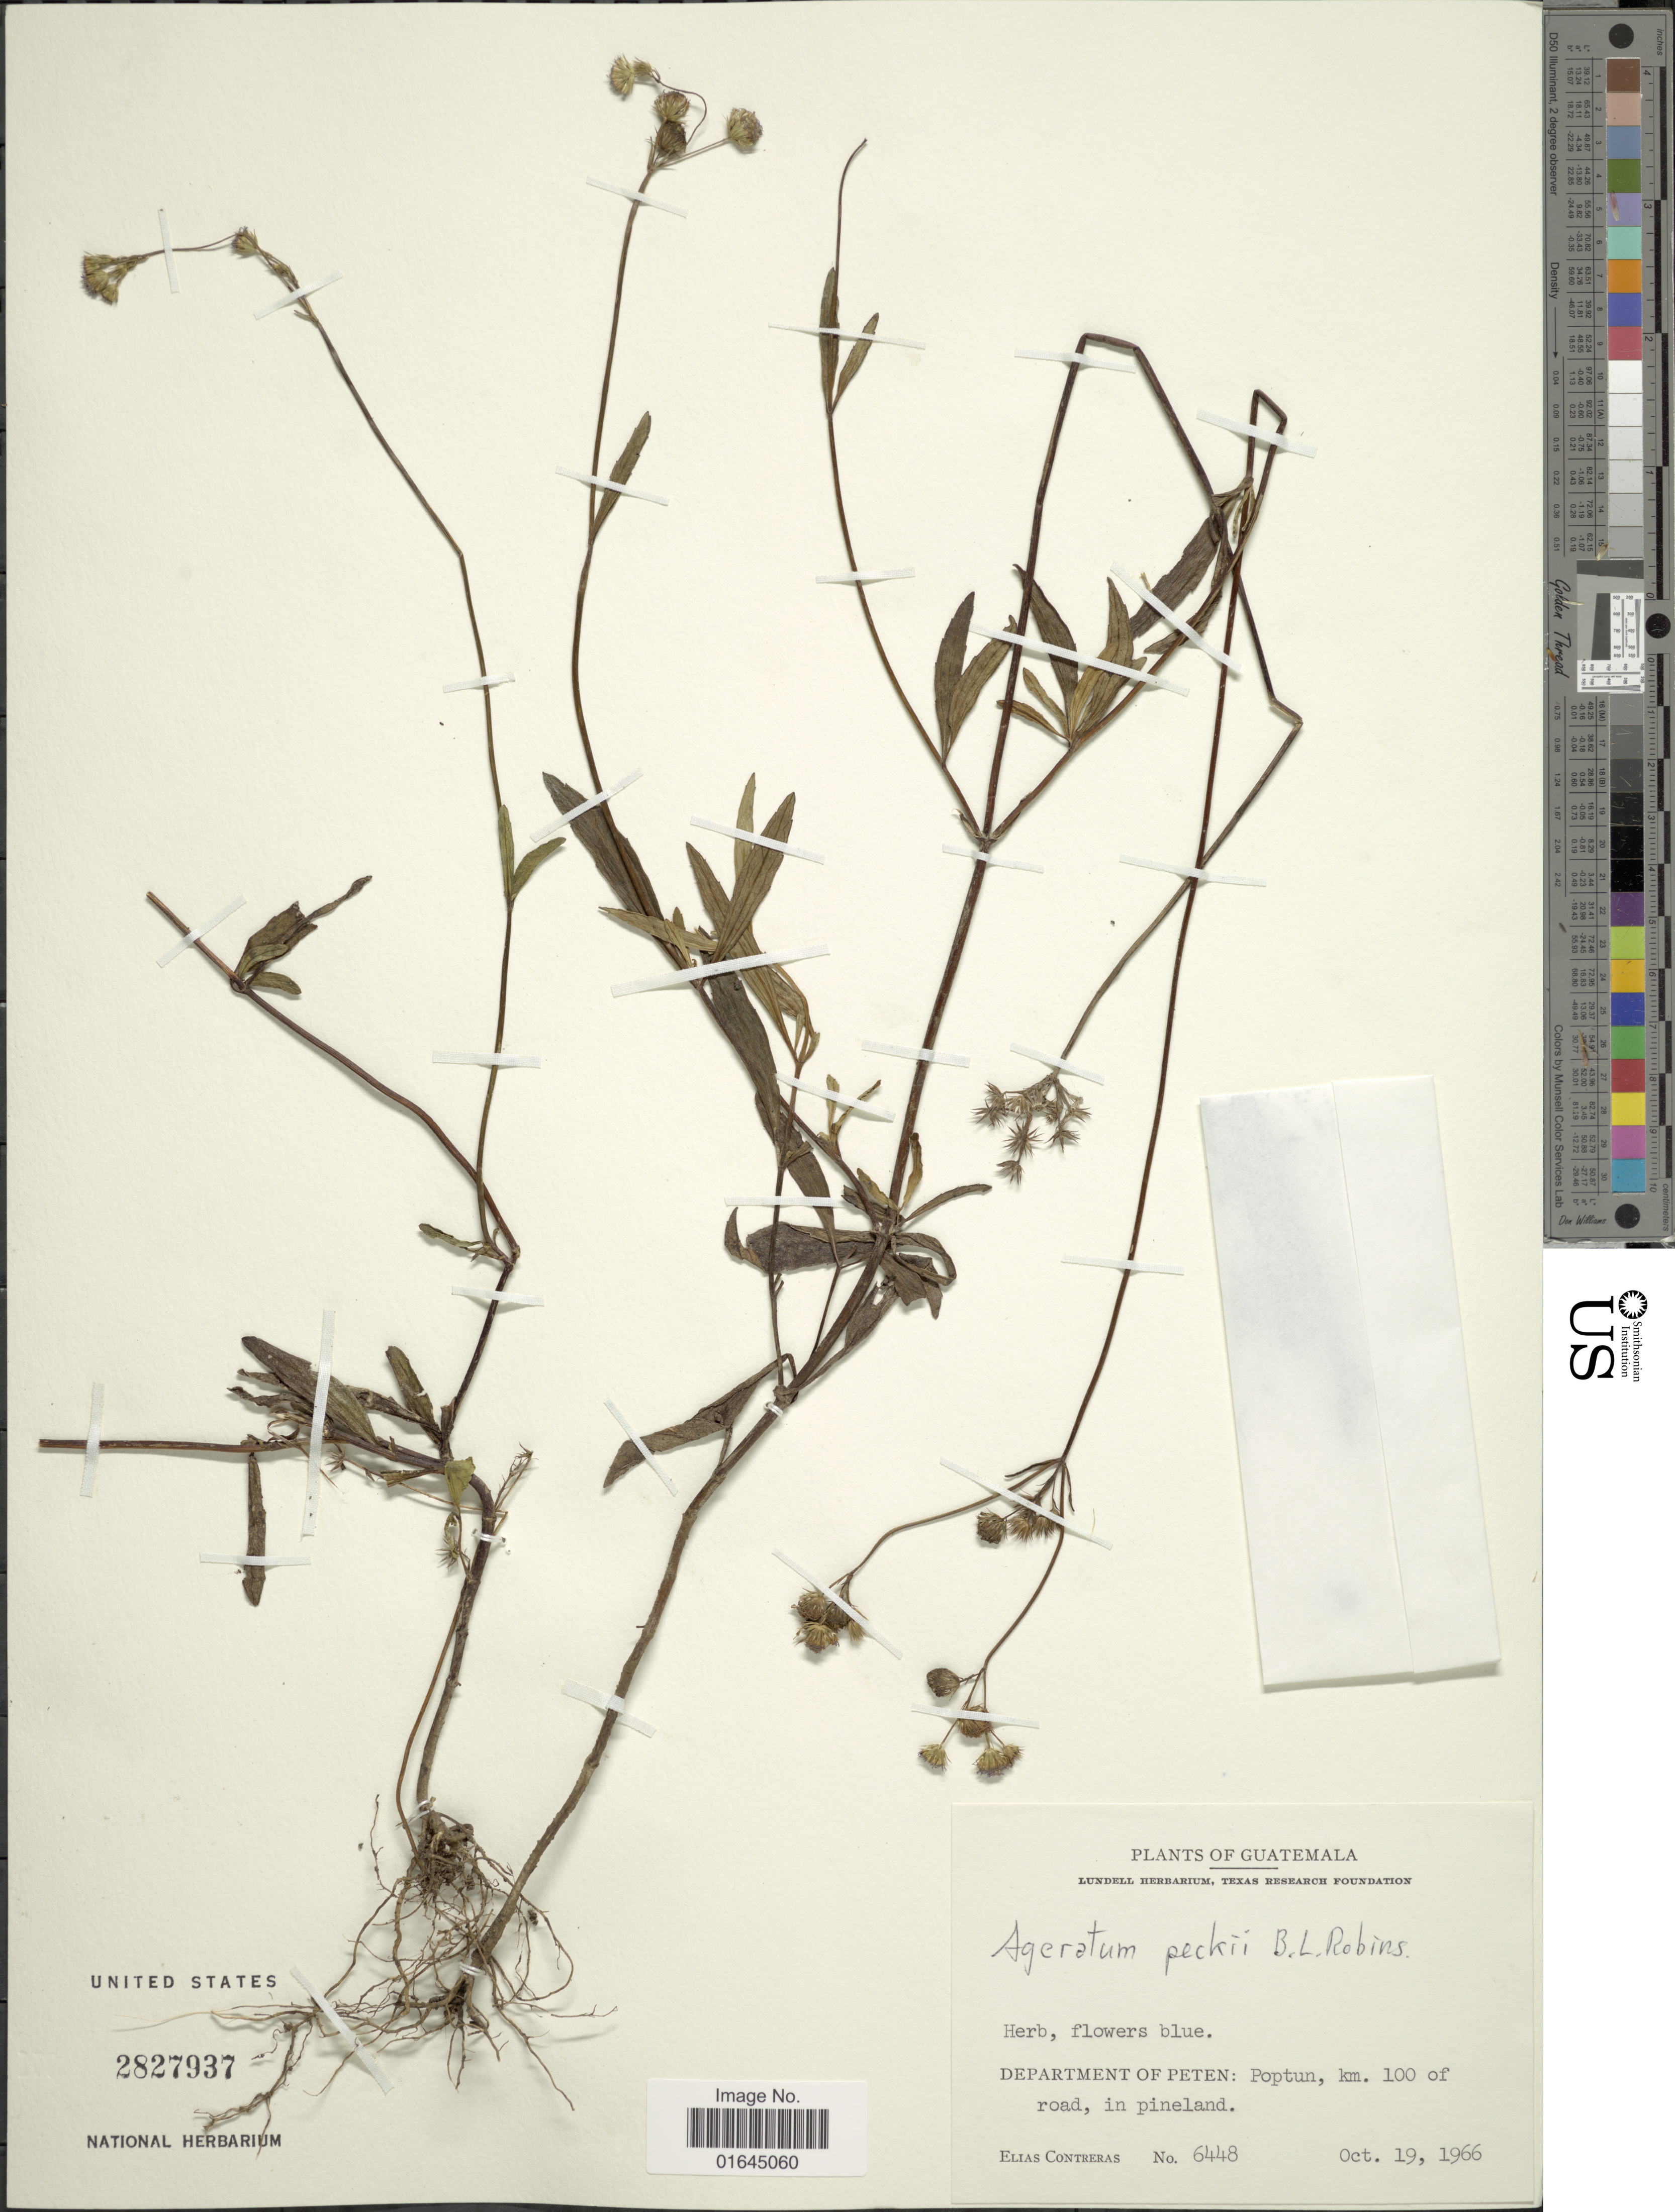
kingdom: Plantae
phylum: Tracheophyta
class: Magnoliopsida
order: Asterales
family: Asteraceae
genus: Ageratum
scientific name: Ageratum peckii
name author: B.L. Rob.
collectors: E. Contreras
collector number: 6448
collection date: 1966-10-19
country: Guatemala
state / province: El Petén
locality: Department of Peten: Poptun, km. 100 of road, in pineland.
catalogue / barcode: US 2827937